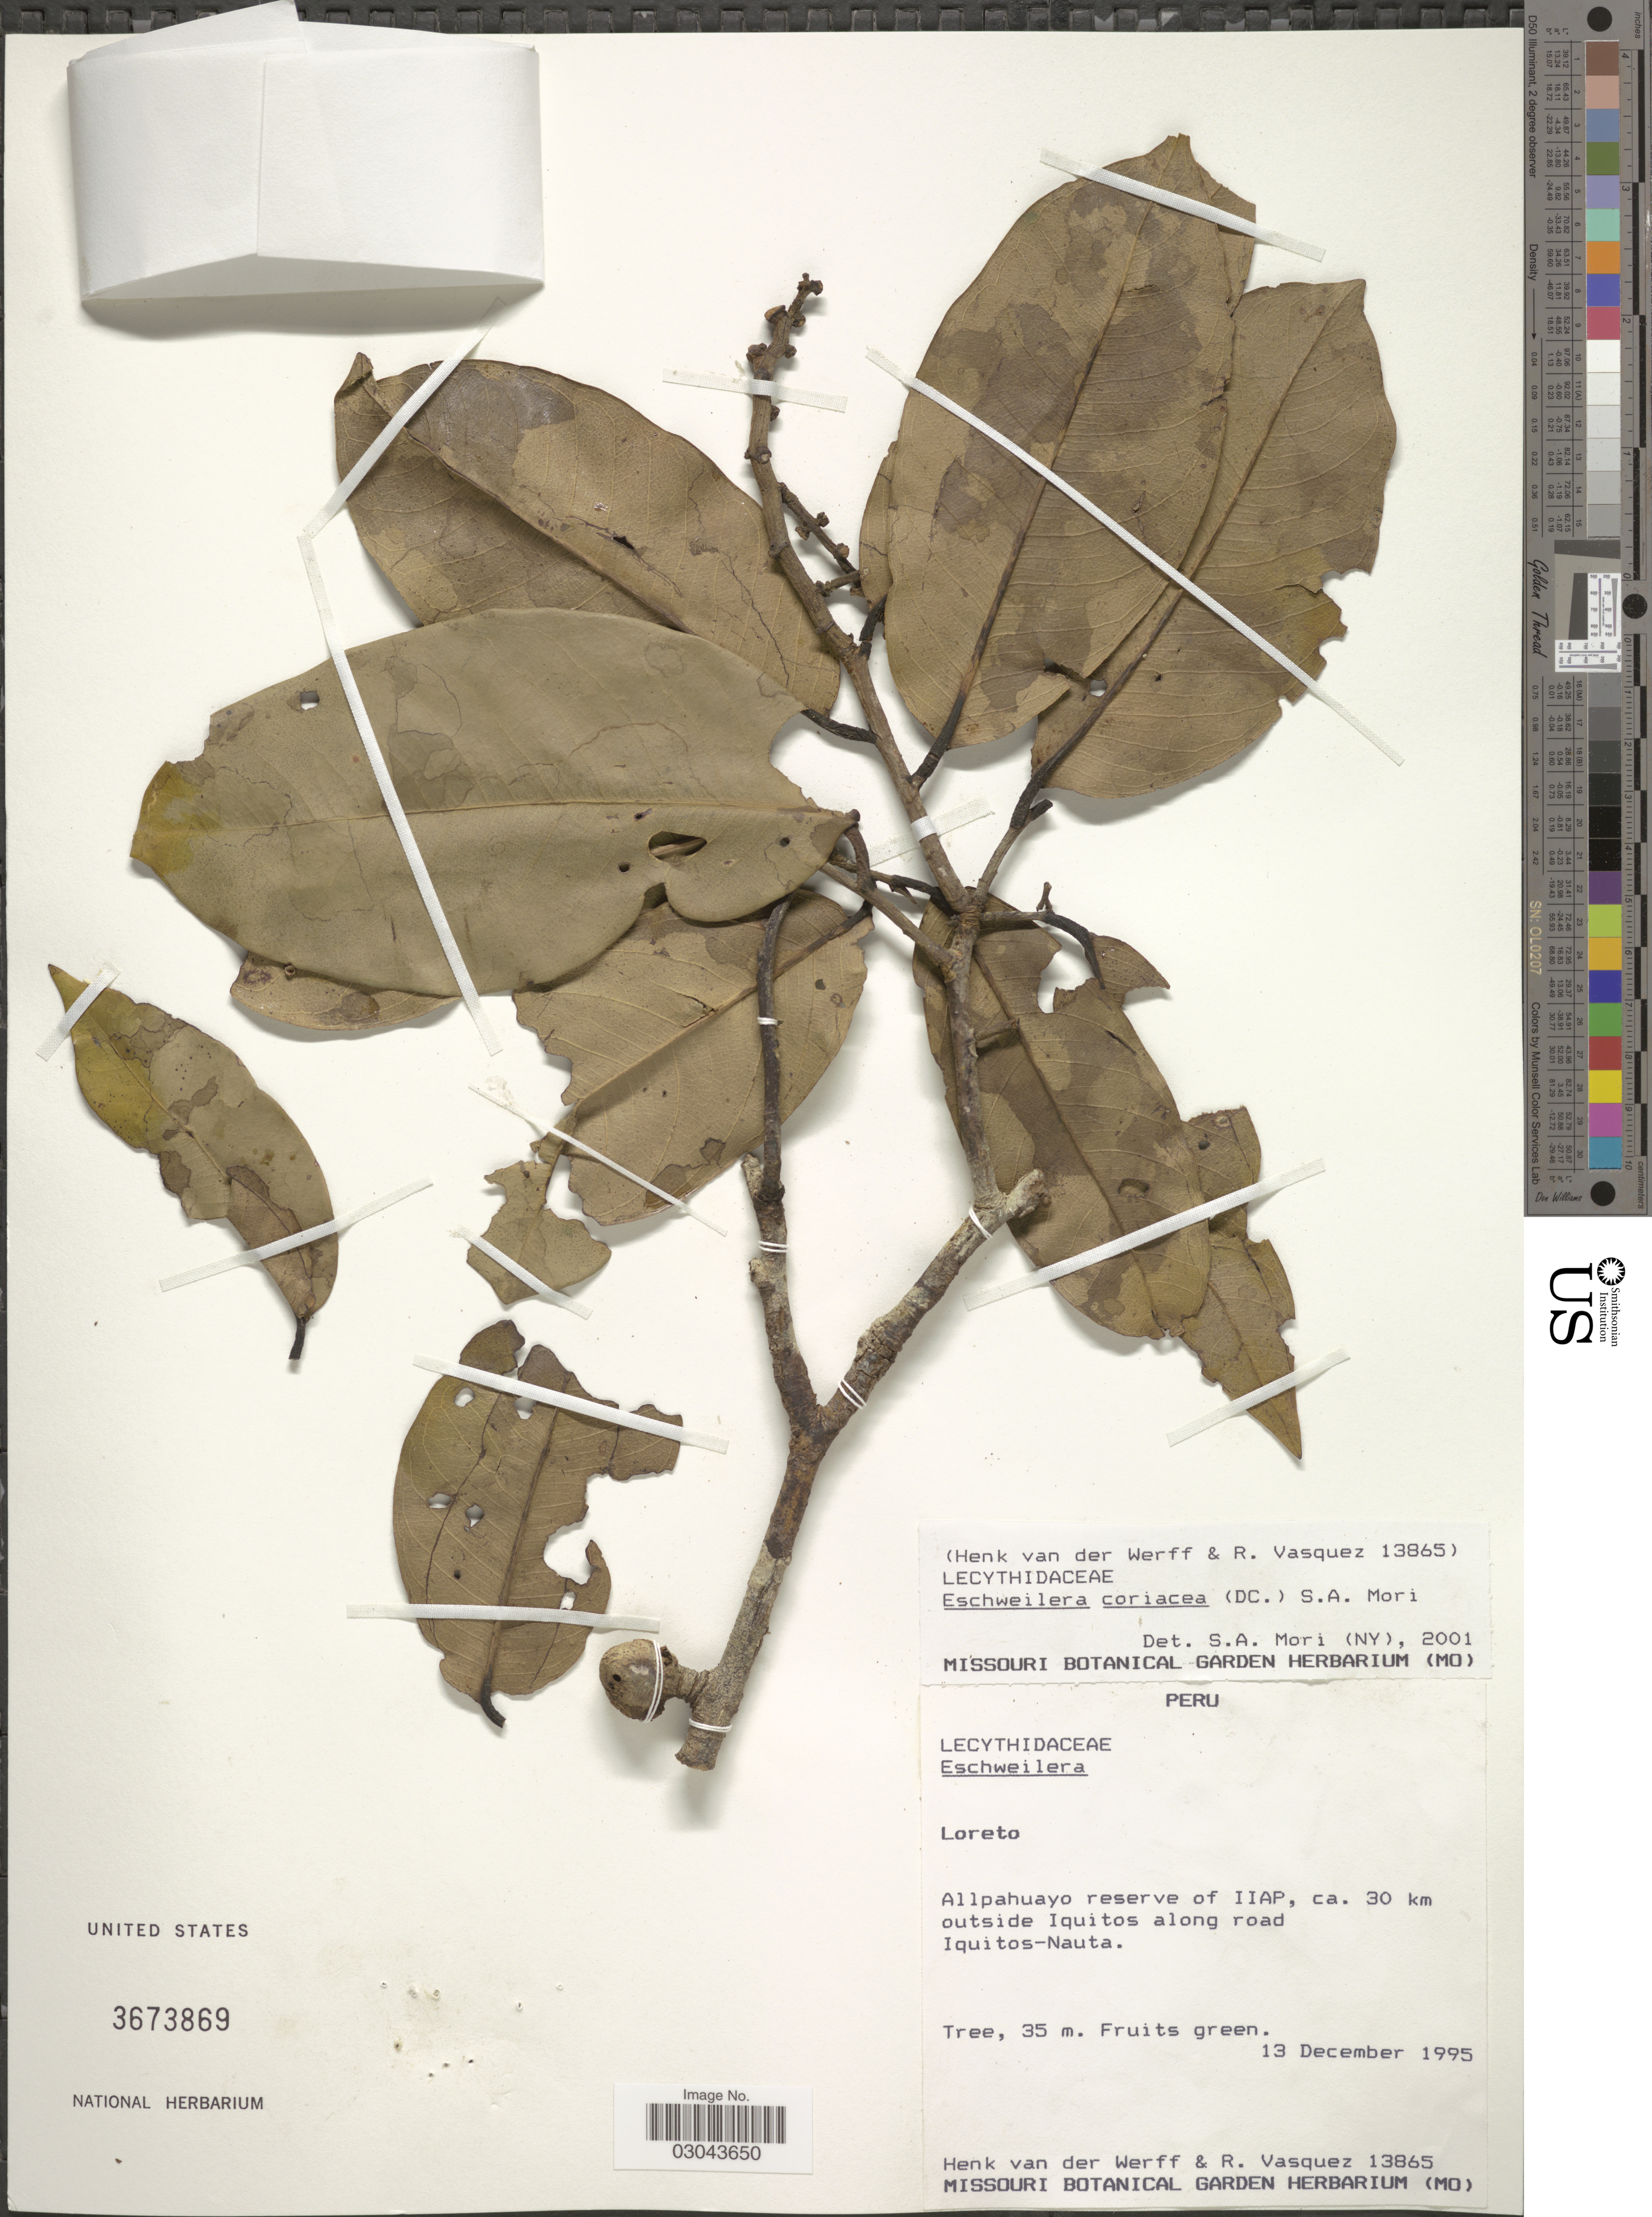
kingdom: Plantae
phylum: Tracheophyta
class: Magnoliopsida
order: Ericales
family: Lecythidaceae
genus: Eschweilera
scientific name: Eschweilera coriacea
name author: (DC.) S.A. Mori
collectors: H. van der Werff & R. Vasquez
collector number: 13865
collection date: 1995-12-13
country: Peru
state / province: Loreto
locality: Allpahuayo reserve of IIAP, ca. 30 km outside Iquitos along road Iquitos-Nauta.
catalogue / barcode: US 3673869